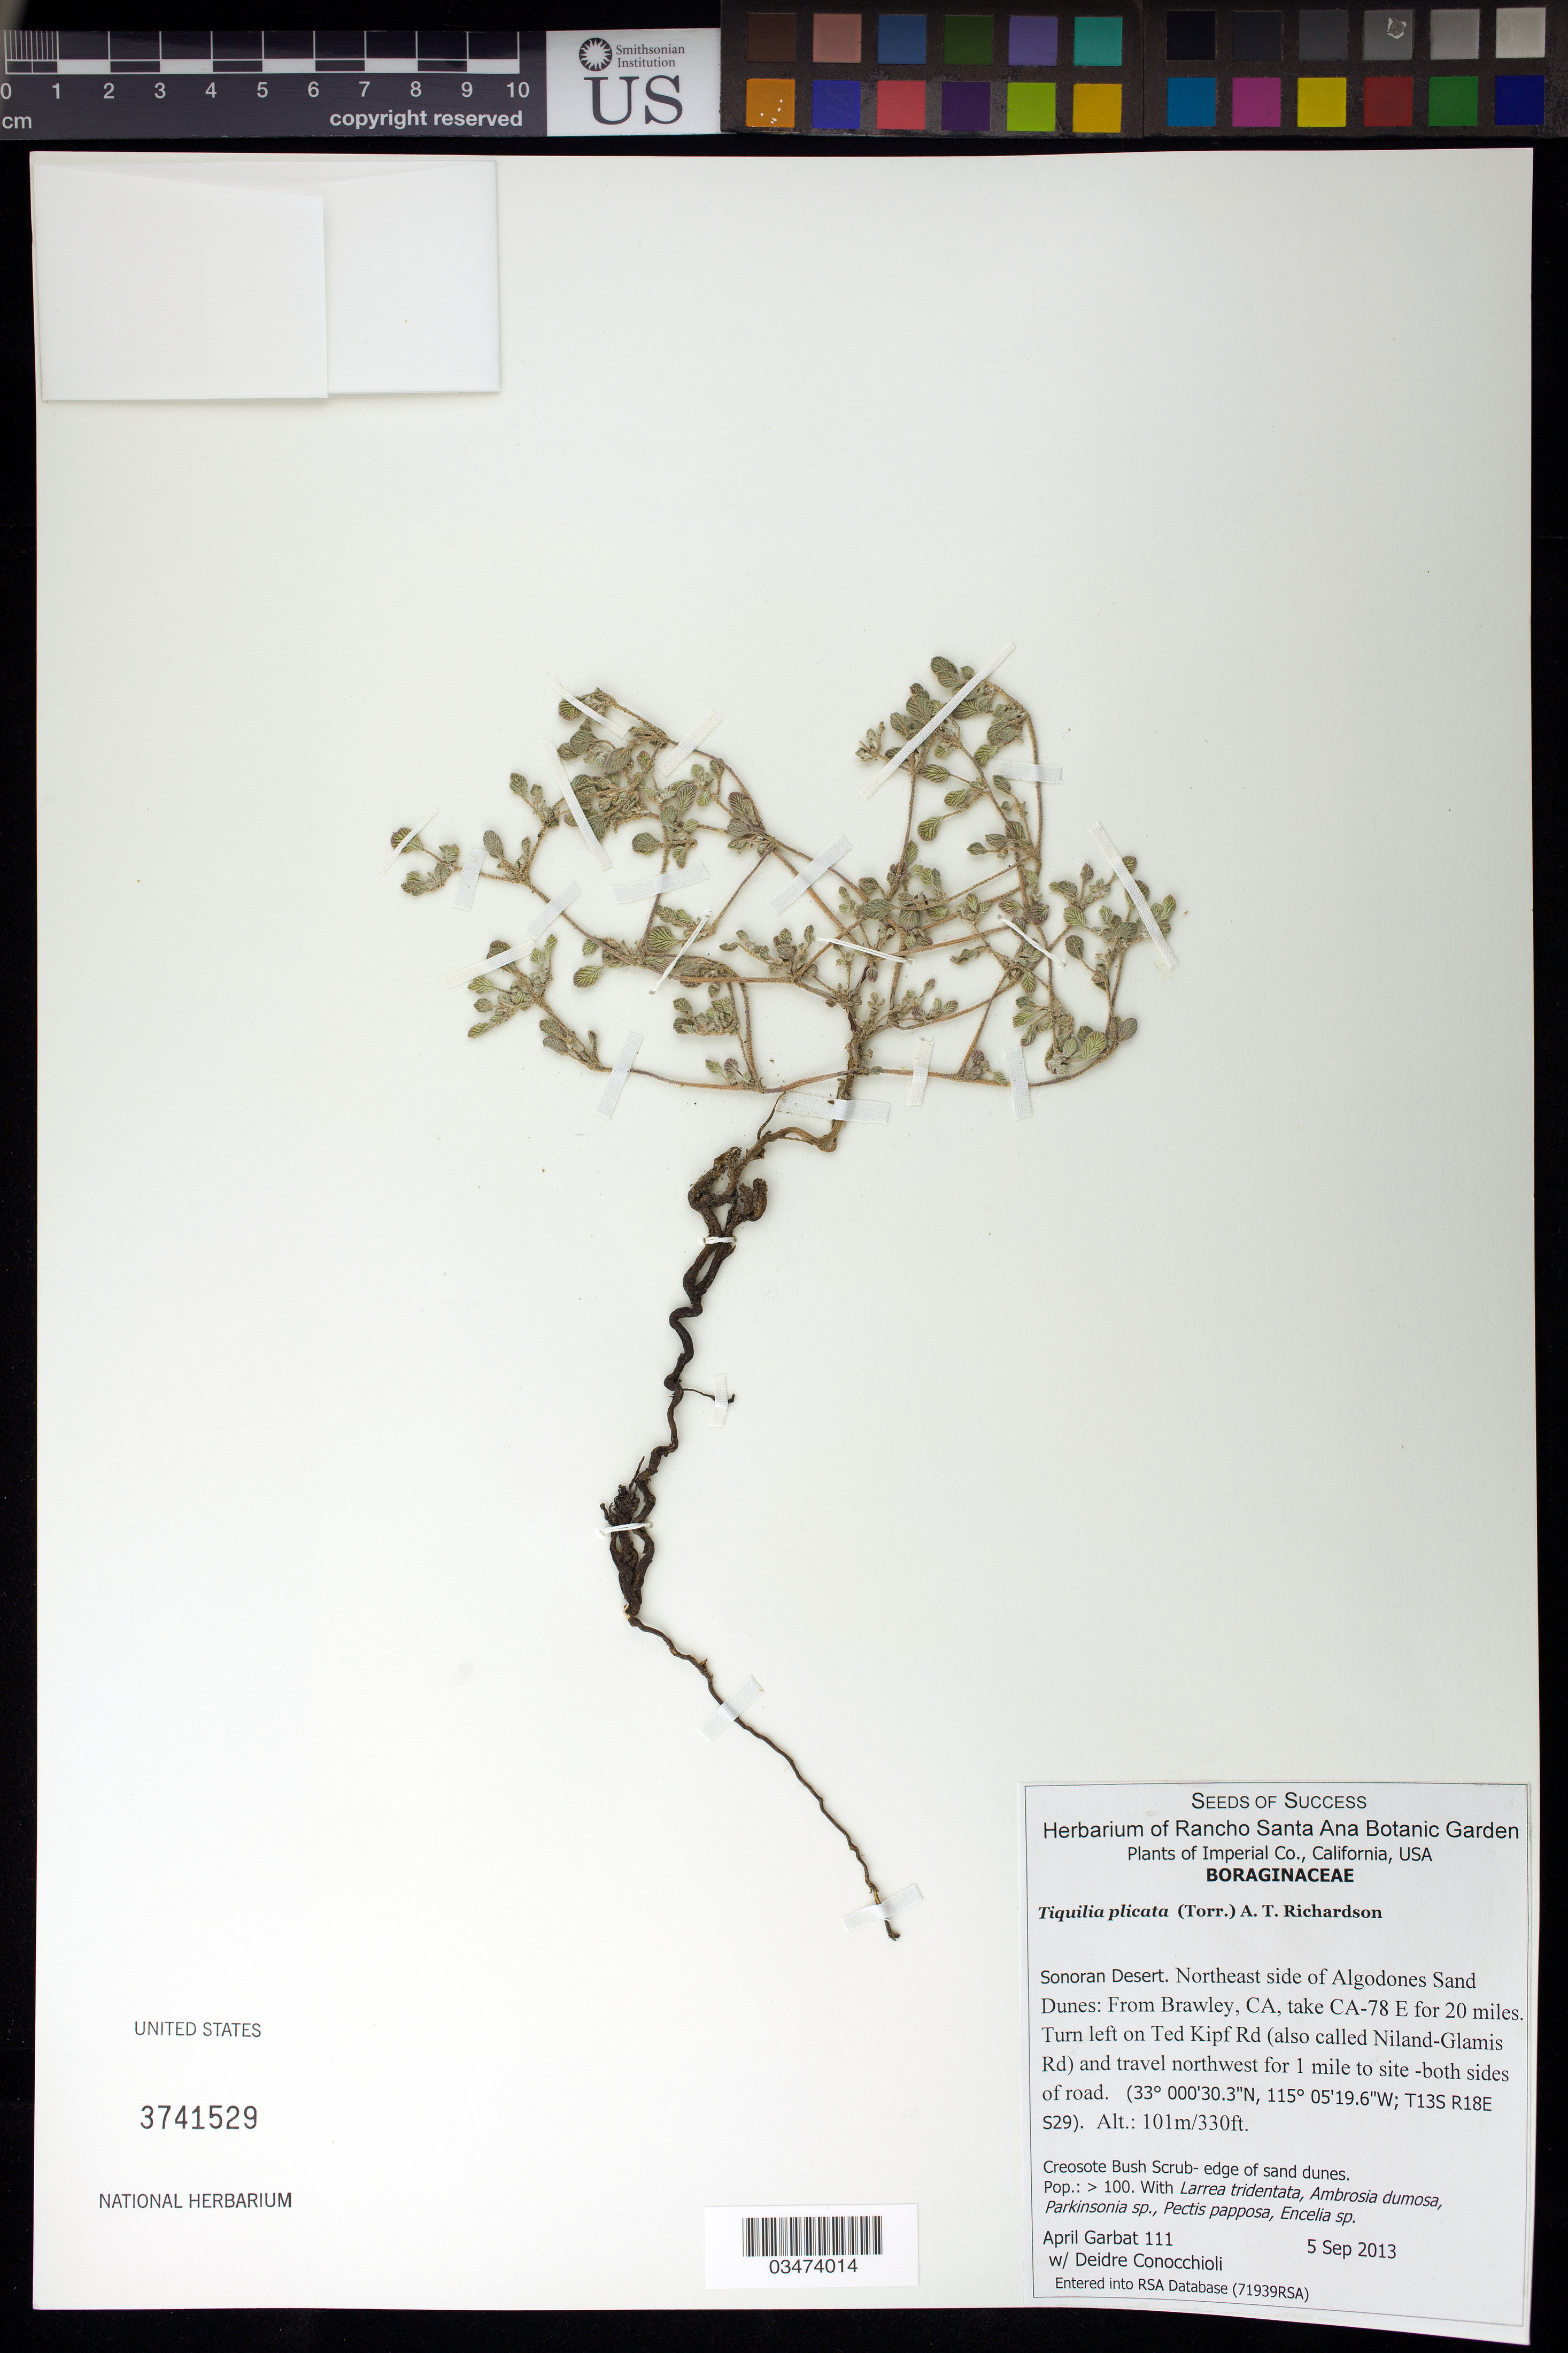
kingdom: Plantae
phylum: Tracheophyta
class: Magnoliopsida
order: Boraginales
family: Ehretiaceae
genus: Tiquilia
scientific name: Tiquilia plicata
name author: Torr.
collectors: A. Garbat & D. Conocchioli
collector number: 111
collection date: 2013-09-05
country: United States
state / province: California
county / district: Imperial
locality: Sonoran Desert, NE side of Algodones Sand Dunes, NE for 1 mile on Ted Kipf Rd (also called Niland-Glamis Rd).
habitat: Creosote Bush Scrub -edge of sand dunes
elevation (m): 101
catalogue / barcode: US 3741529